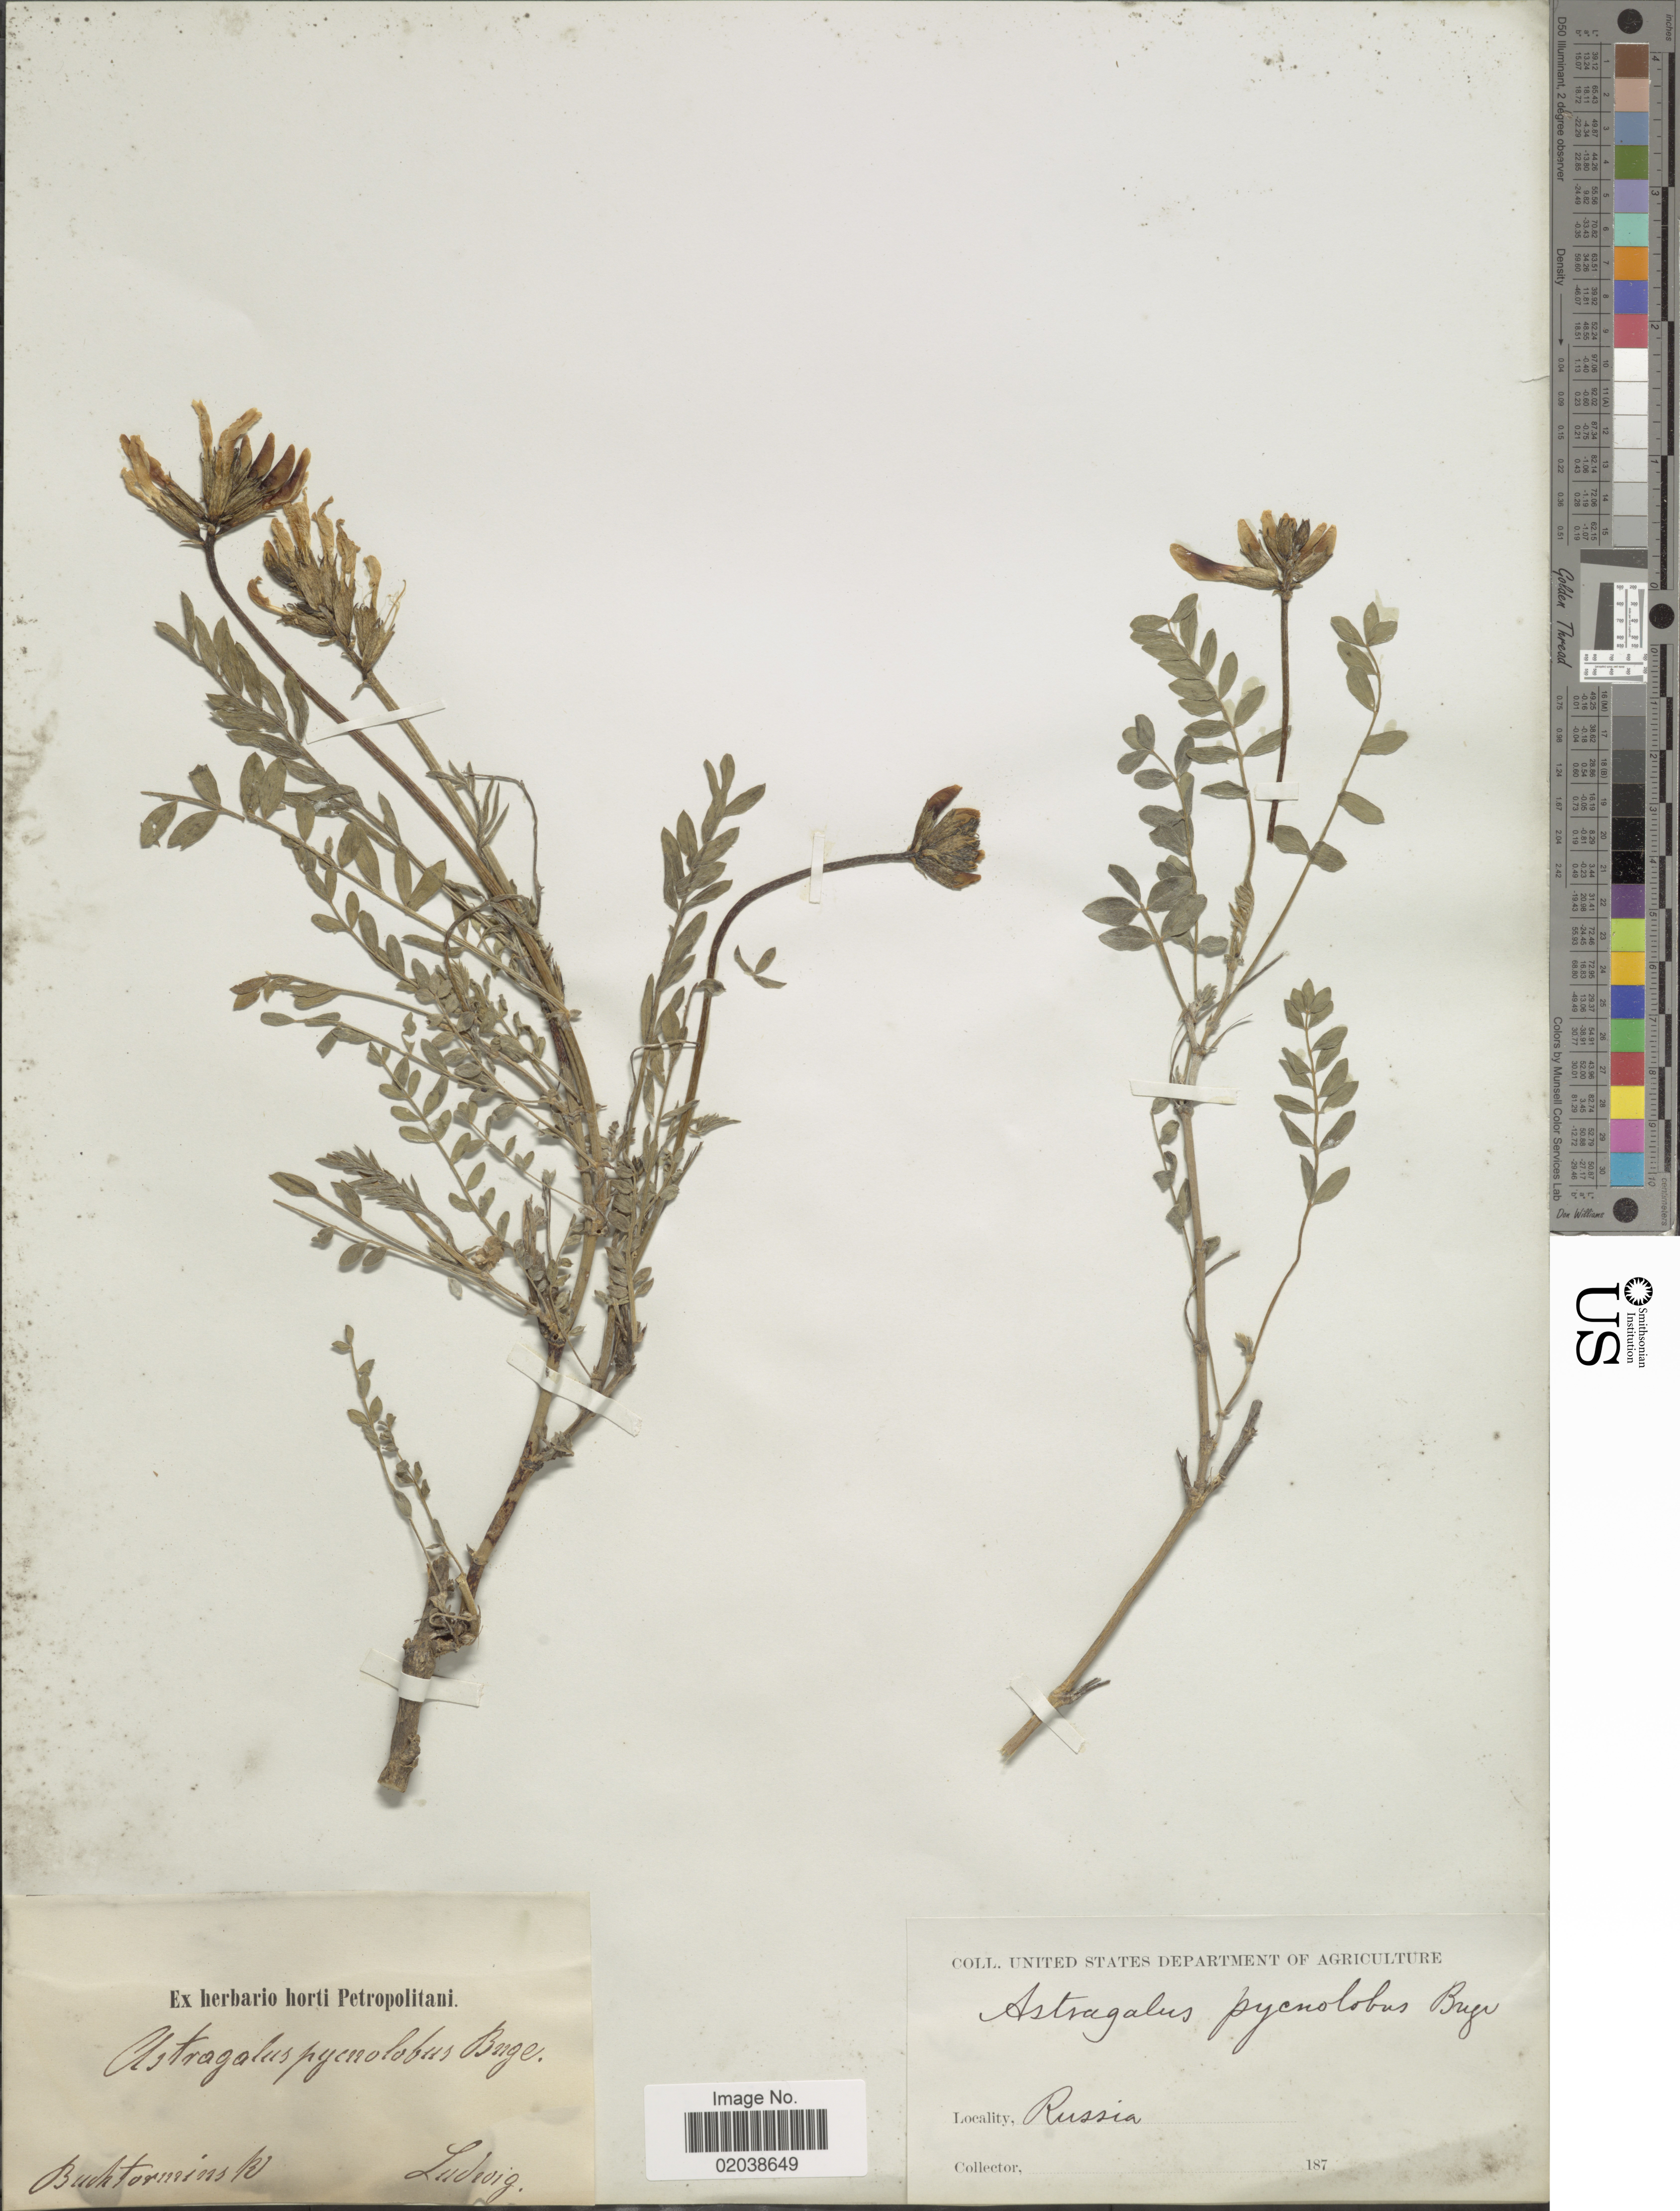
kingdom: Plantae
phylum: Tracheophyta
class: Magnoliopsida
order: Fabales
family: Fabaceae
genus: Astragalus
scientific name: Astragalus pycnolobus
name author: Bunge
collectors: Ludwig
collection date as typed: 187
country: Kazakhstan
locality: Buchtorminsk